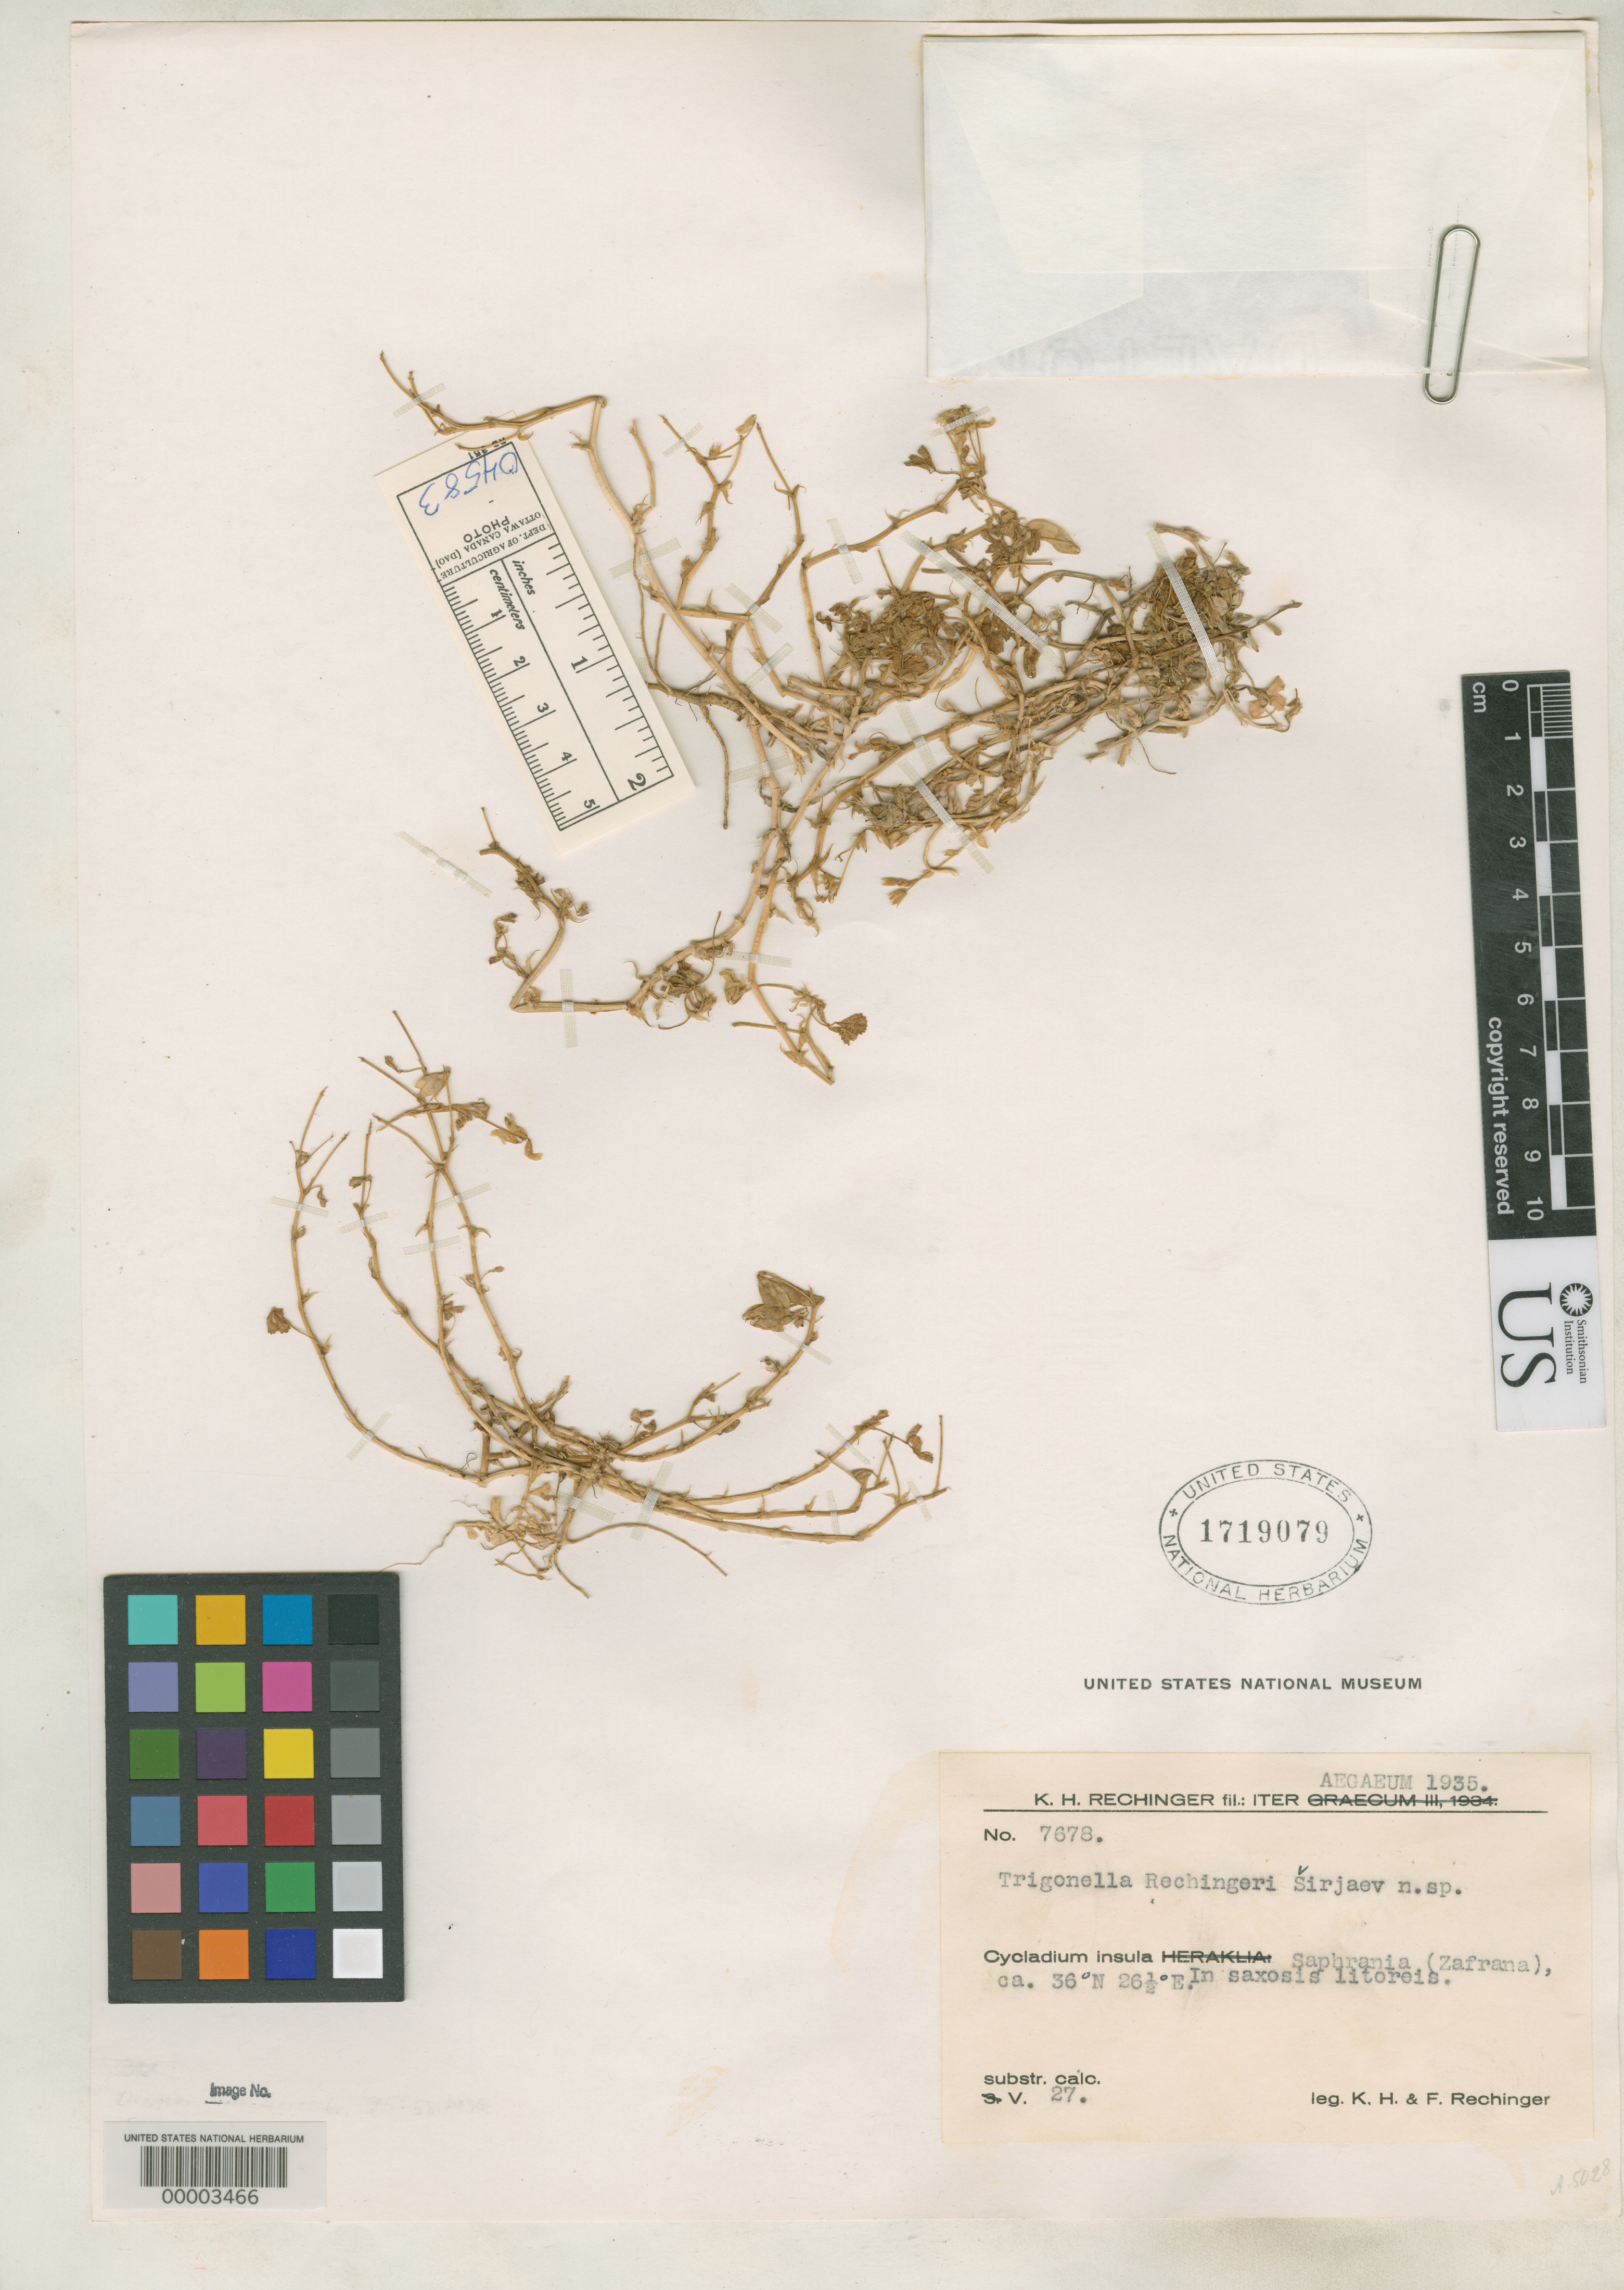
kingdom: Plantae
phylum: Tracheophyta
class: Magnoliopsida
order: Fabales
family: Fabaceae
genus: Trigonella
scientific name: Trigonella rechingeri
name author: Širj.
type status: Isosyntype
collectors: K. H. Rechinger & F. Rechinger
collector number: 7678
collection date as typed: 27 May 1935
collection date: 1935-05-27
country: Greece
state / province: South Aegean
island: Cyclades Islands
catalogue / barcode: US 1719079